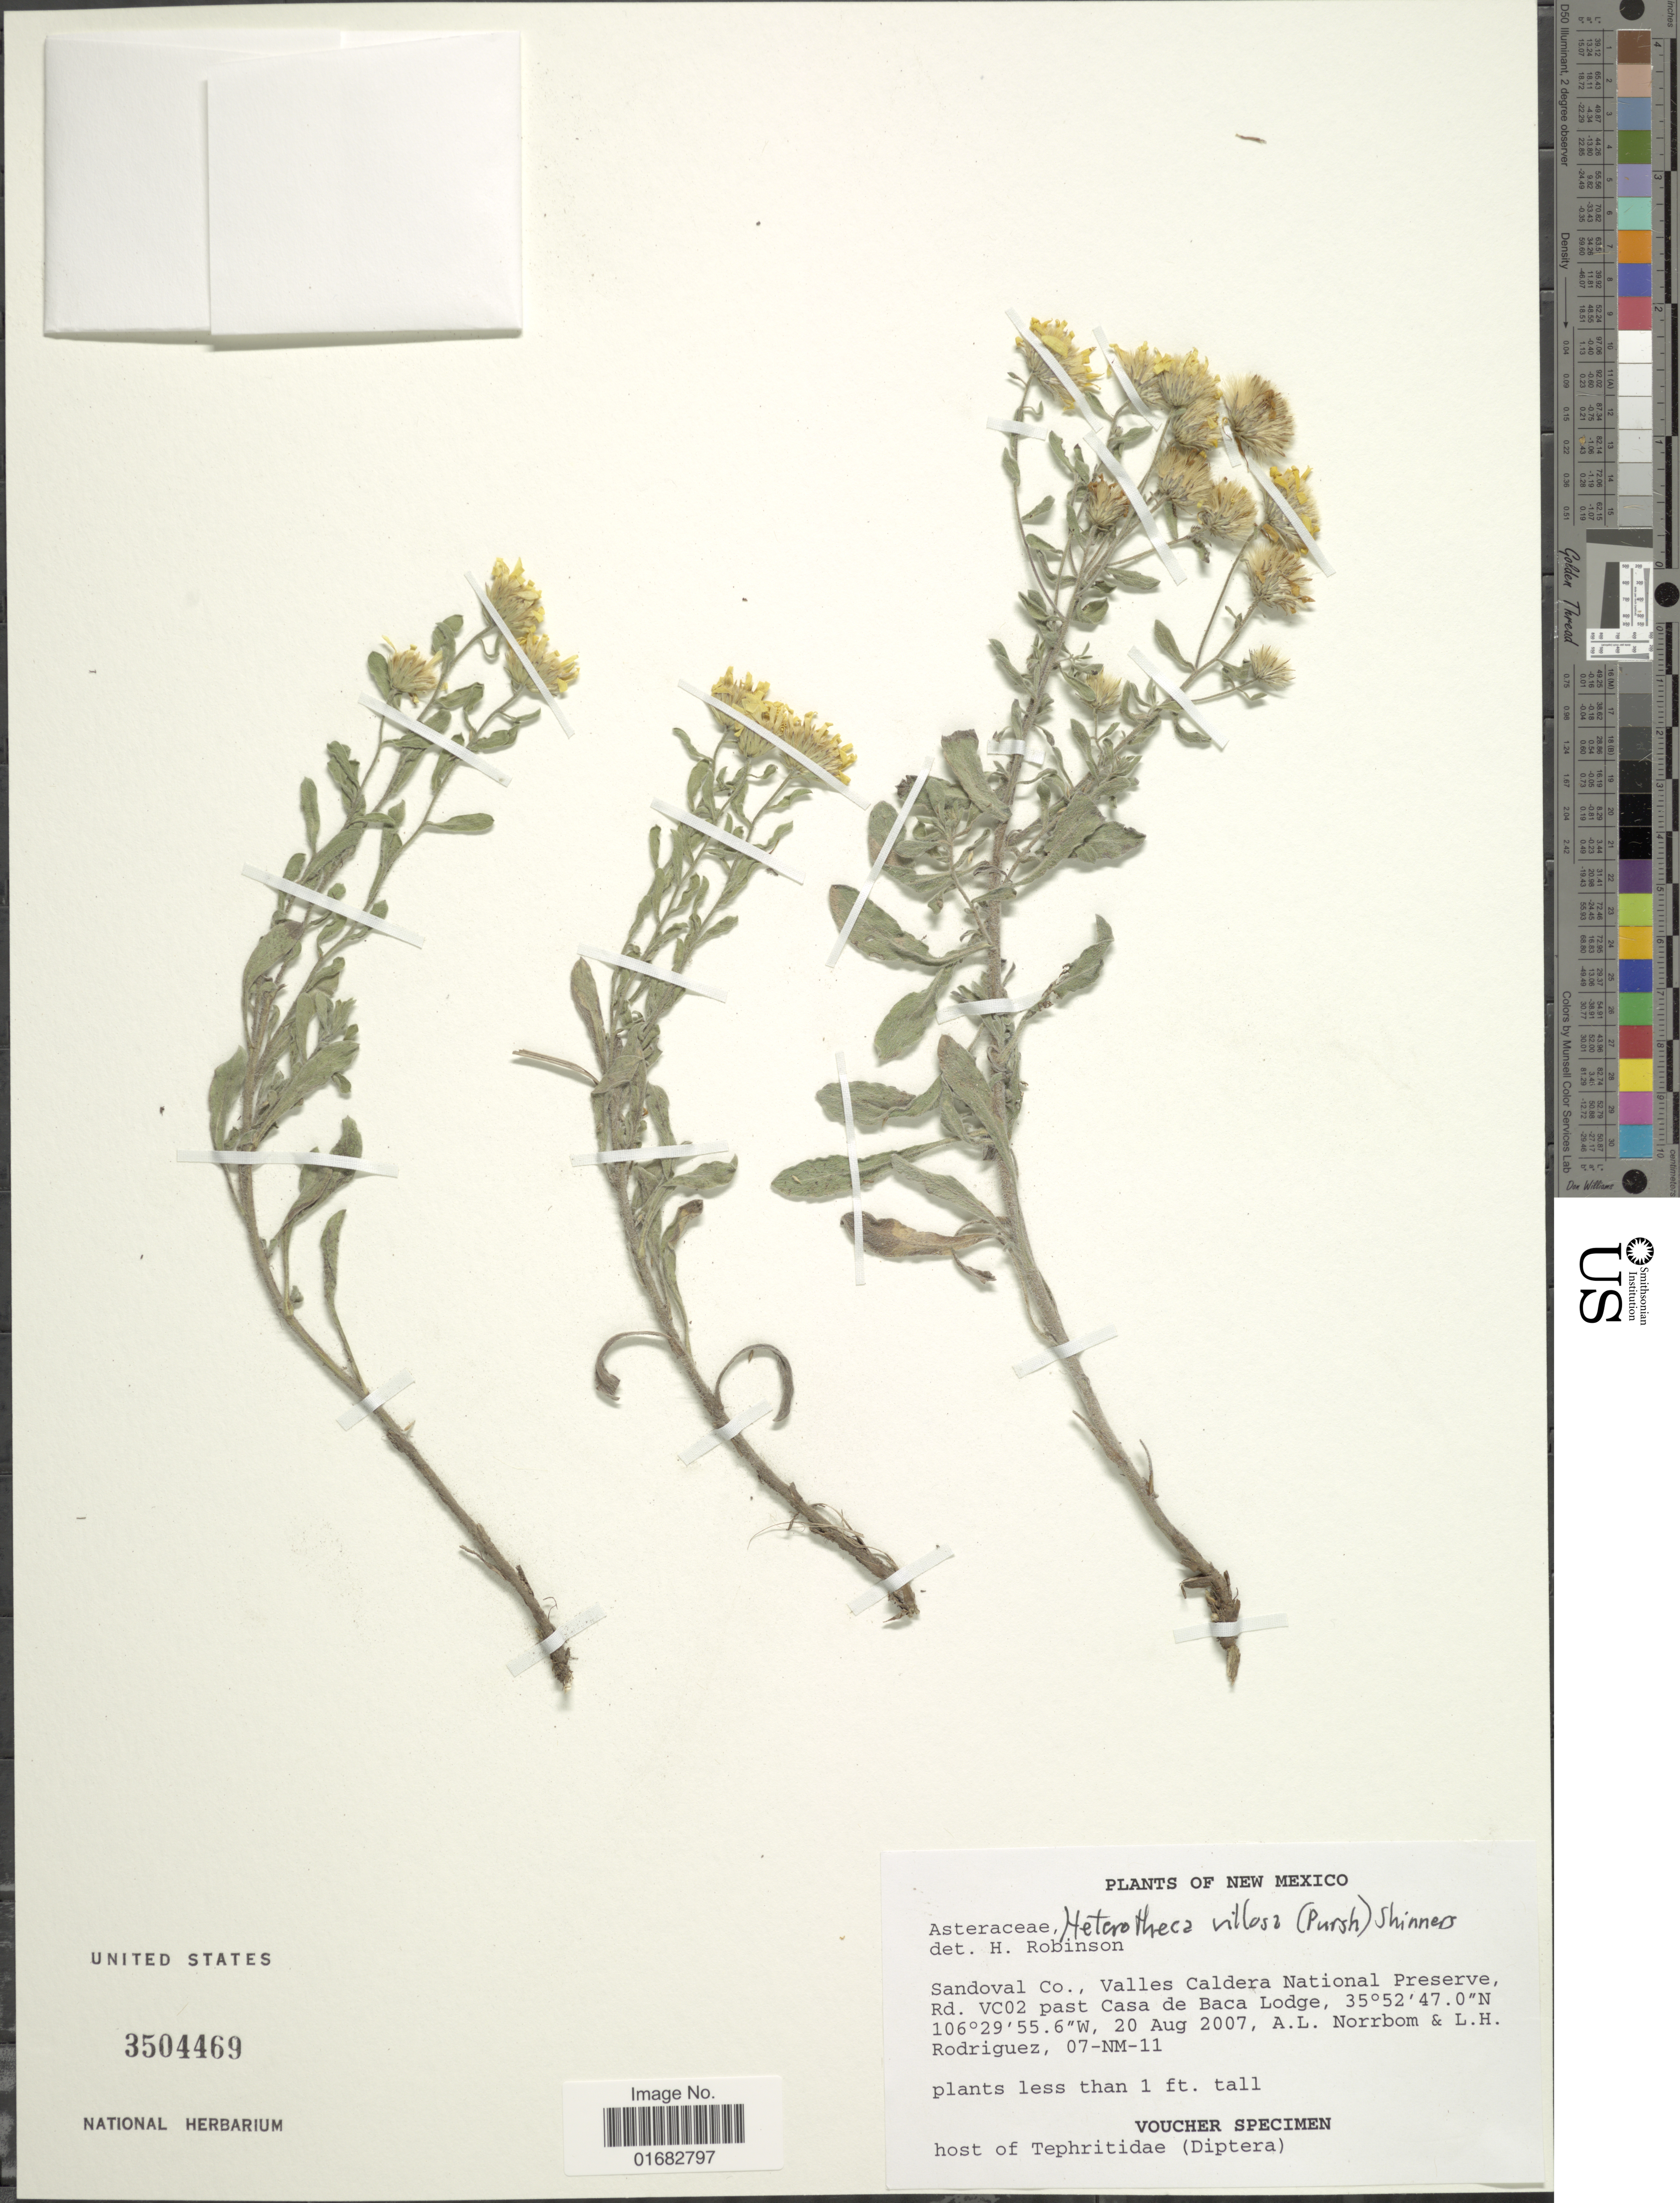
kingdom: Plantae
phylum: Tracheophyta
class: Magnoliopsida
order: Asterales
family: Asteraceae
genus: Heterotheca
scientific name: Heterotheca villosa var. foliosa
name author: (Nutt.) V.L. Harms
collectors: A. L. Norrbom & L. Rodriguez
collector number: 07-NM-11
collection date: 2007-08-20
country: United States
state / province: New Mexico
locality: Sandoval Co., Valley Caldera National Preserve, Rd. VC02 past Casa de Baca Lodge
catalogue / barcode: US 3504469